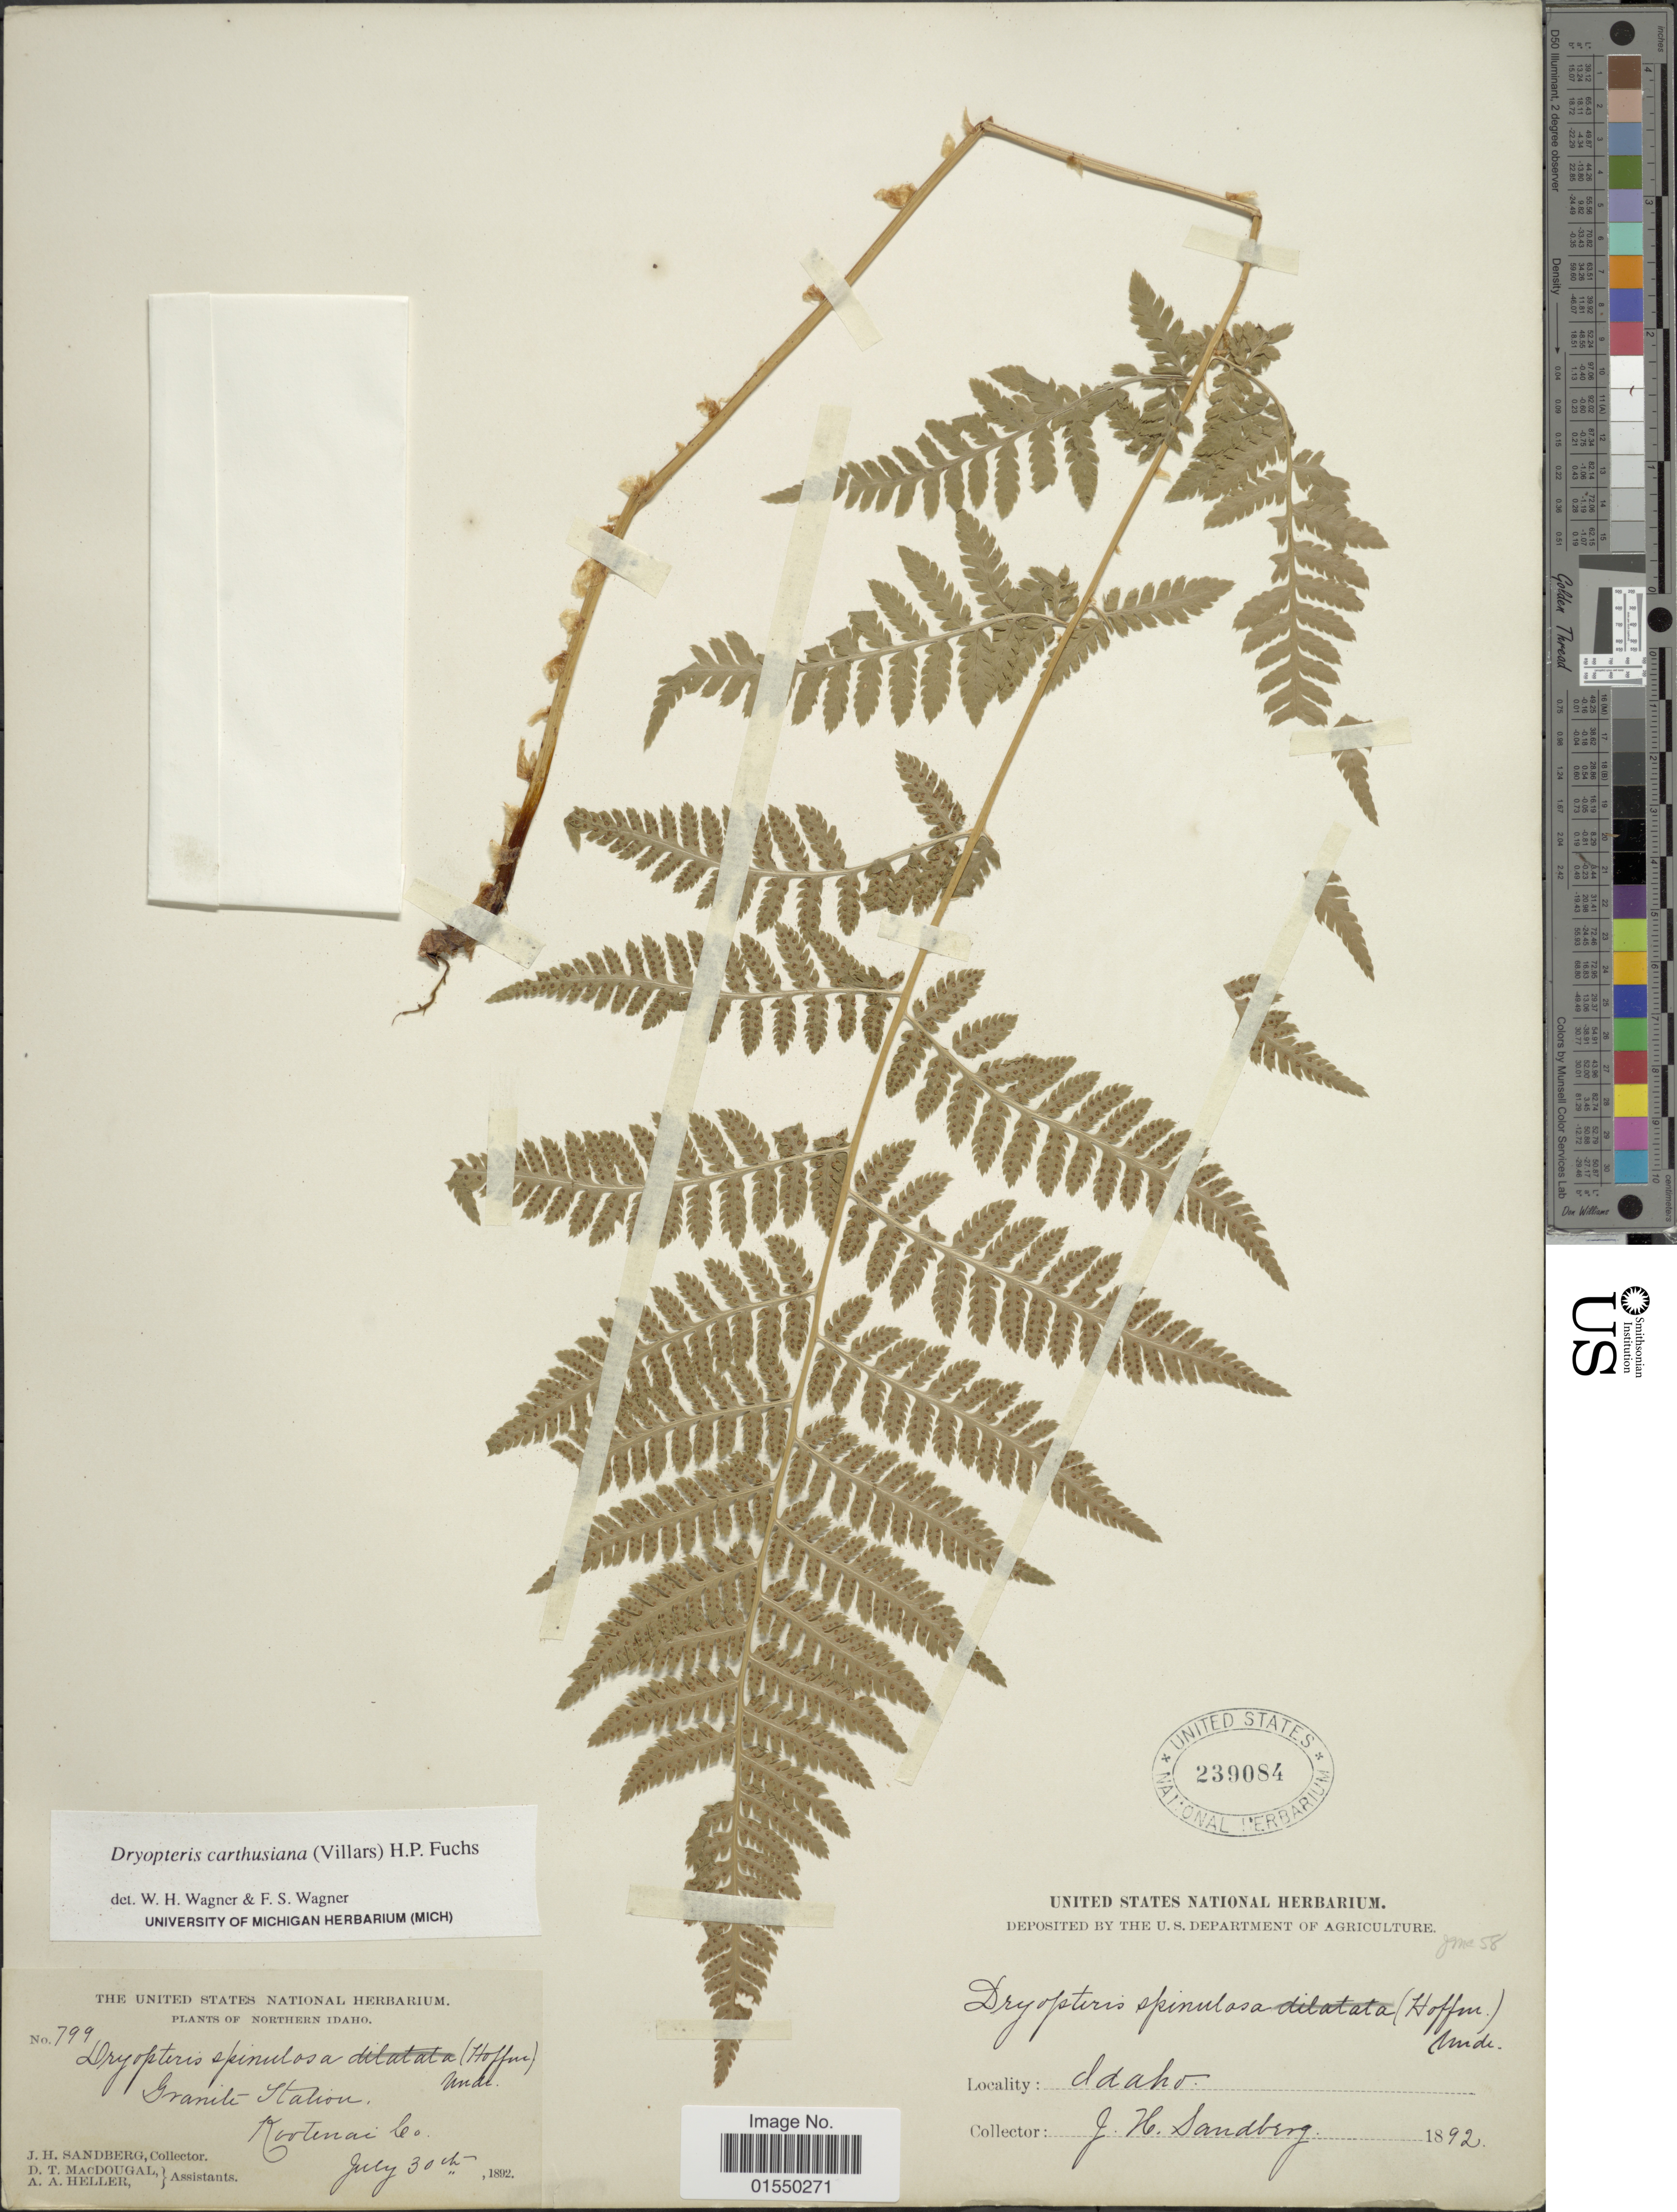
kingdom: Plantae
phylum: Tracheophyta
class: Polypodiopsida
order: Polypodiales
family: Dryopteridaceae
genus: Dryopteris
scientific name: Dryopteris carthusiana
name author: (Villars) H.P. Fuchs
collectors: J. H. Sandberg, D. T. MacDougal & A. A. Heller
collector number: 799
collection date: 1892-07-30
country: United States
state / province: Idaho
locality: Northern Idaho, Granite Station, Kootenai Co.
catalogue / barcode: US 239084